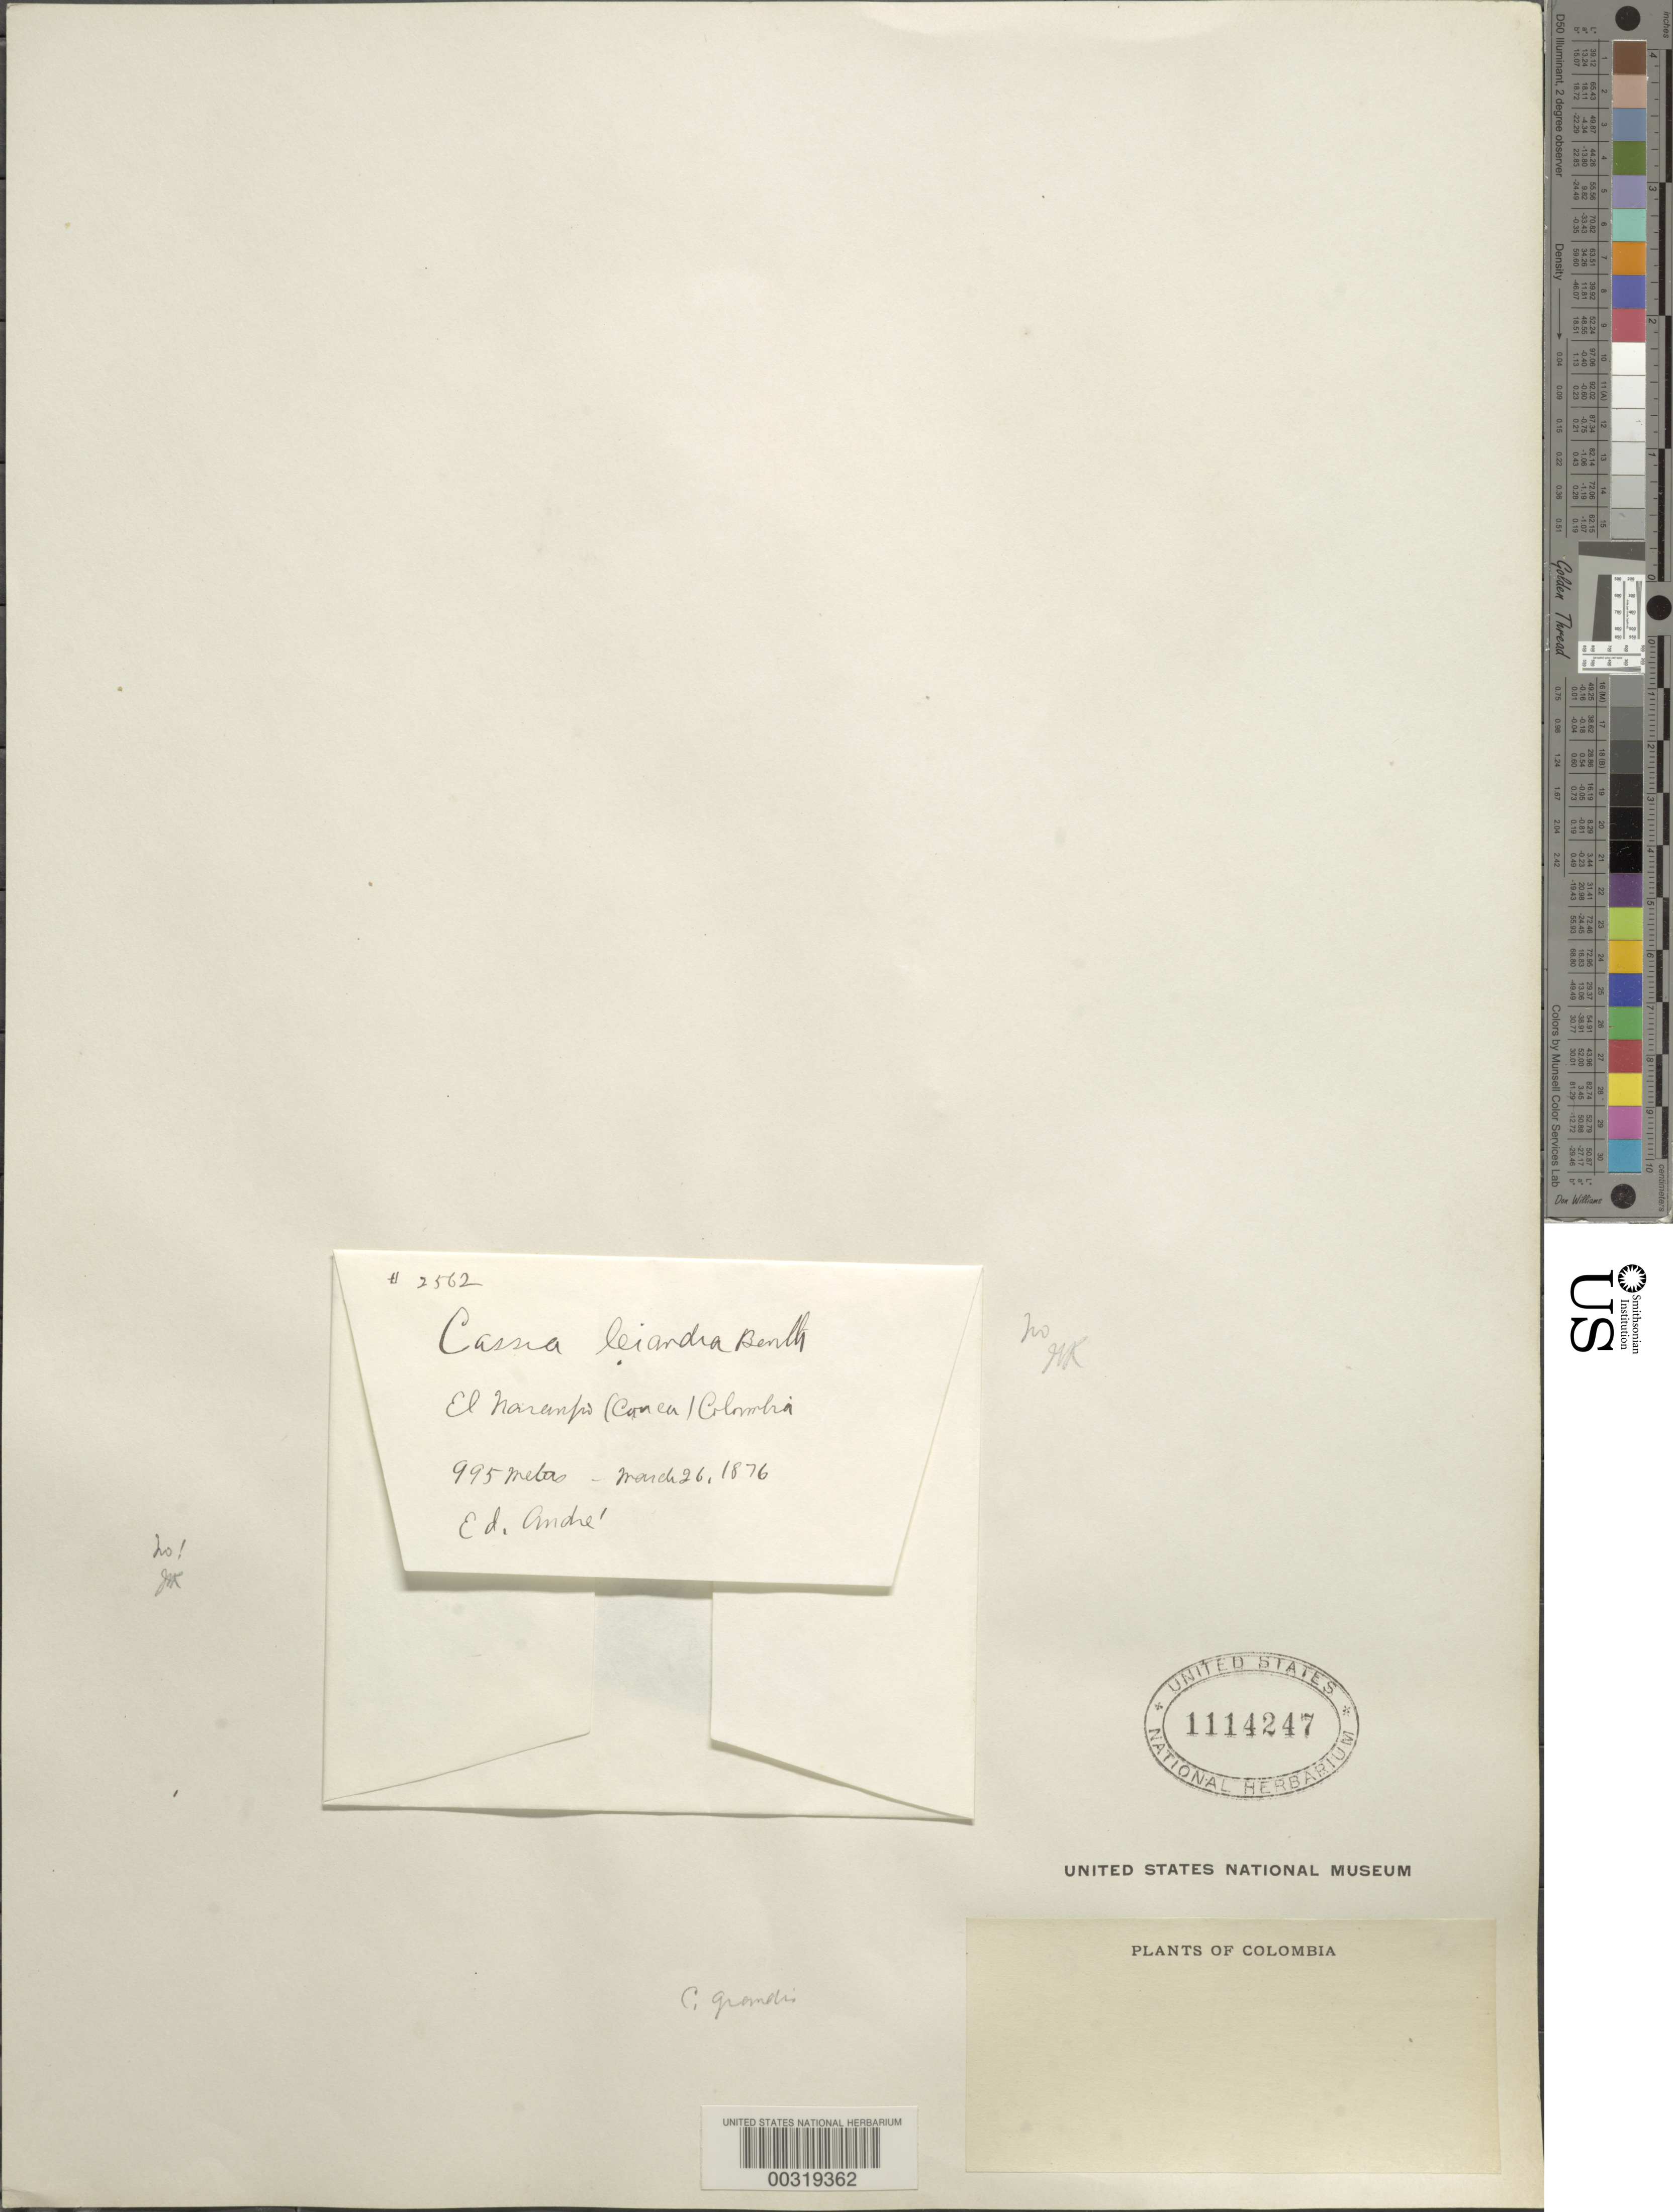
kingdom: Plantae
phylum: Tracheophyta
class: Magnoliopsida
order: Fabales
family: Fabaceae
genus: Cassia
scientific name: Cassia grandis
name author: L. f.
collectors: E. Andre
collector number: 2562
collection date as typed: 26 Mar 1876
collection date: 1876-03-26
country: Colombia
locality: El Naranpo (Conea)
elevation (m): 995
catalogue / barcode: US 1114247